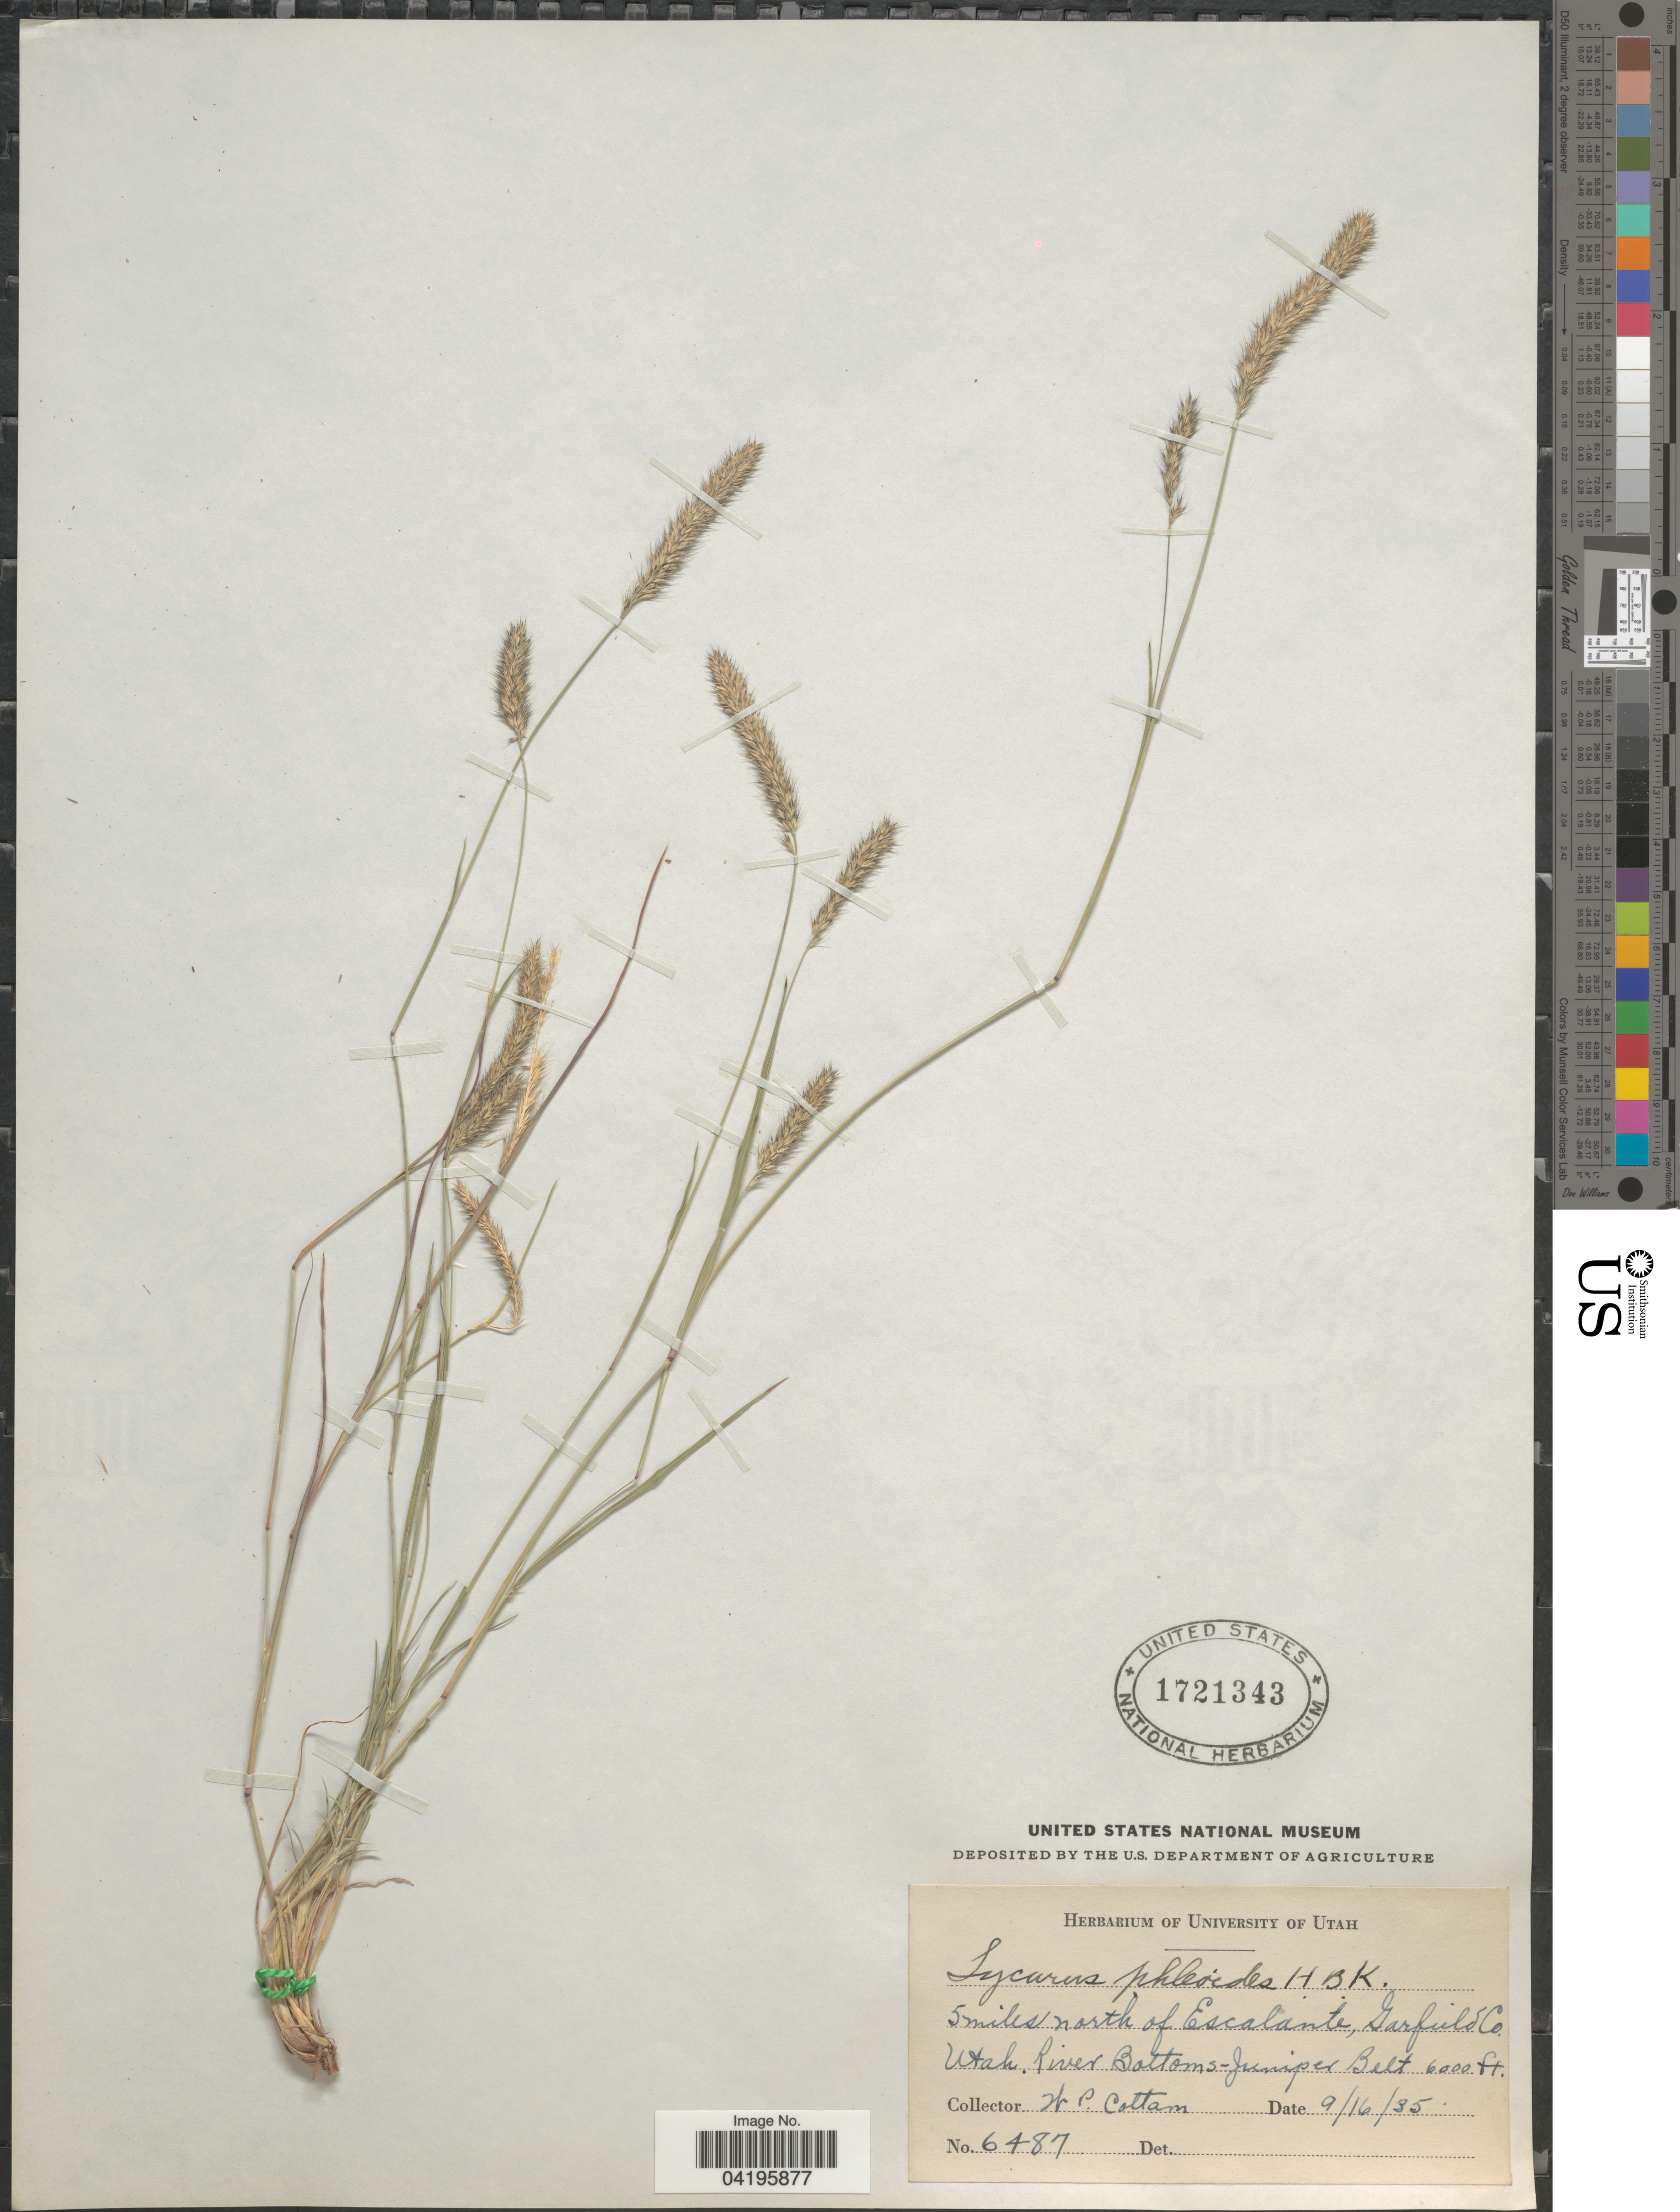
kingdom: Plantae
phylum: Tracheophyta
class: Liliopsida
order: Poales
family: Poaceae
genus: Muhlenbergia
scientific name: Muhlenbergia phleoides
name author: (Kunth) Columbus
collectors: W. Cottam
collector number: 6487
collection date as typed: Transcribed d/m/y: 16/9/35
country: United States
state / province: Utah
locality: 5 miles north of Escalante, Garfield Co. River Bottoms-Juniper Belt.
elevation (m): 1829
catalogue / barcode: US 1721343